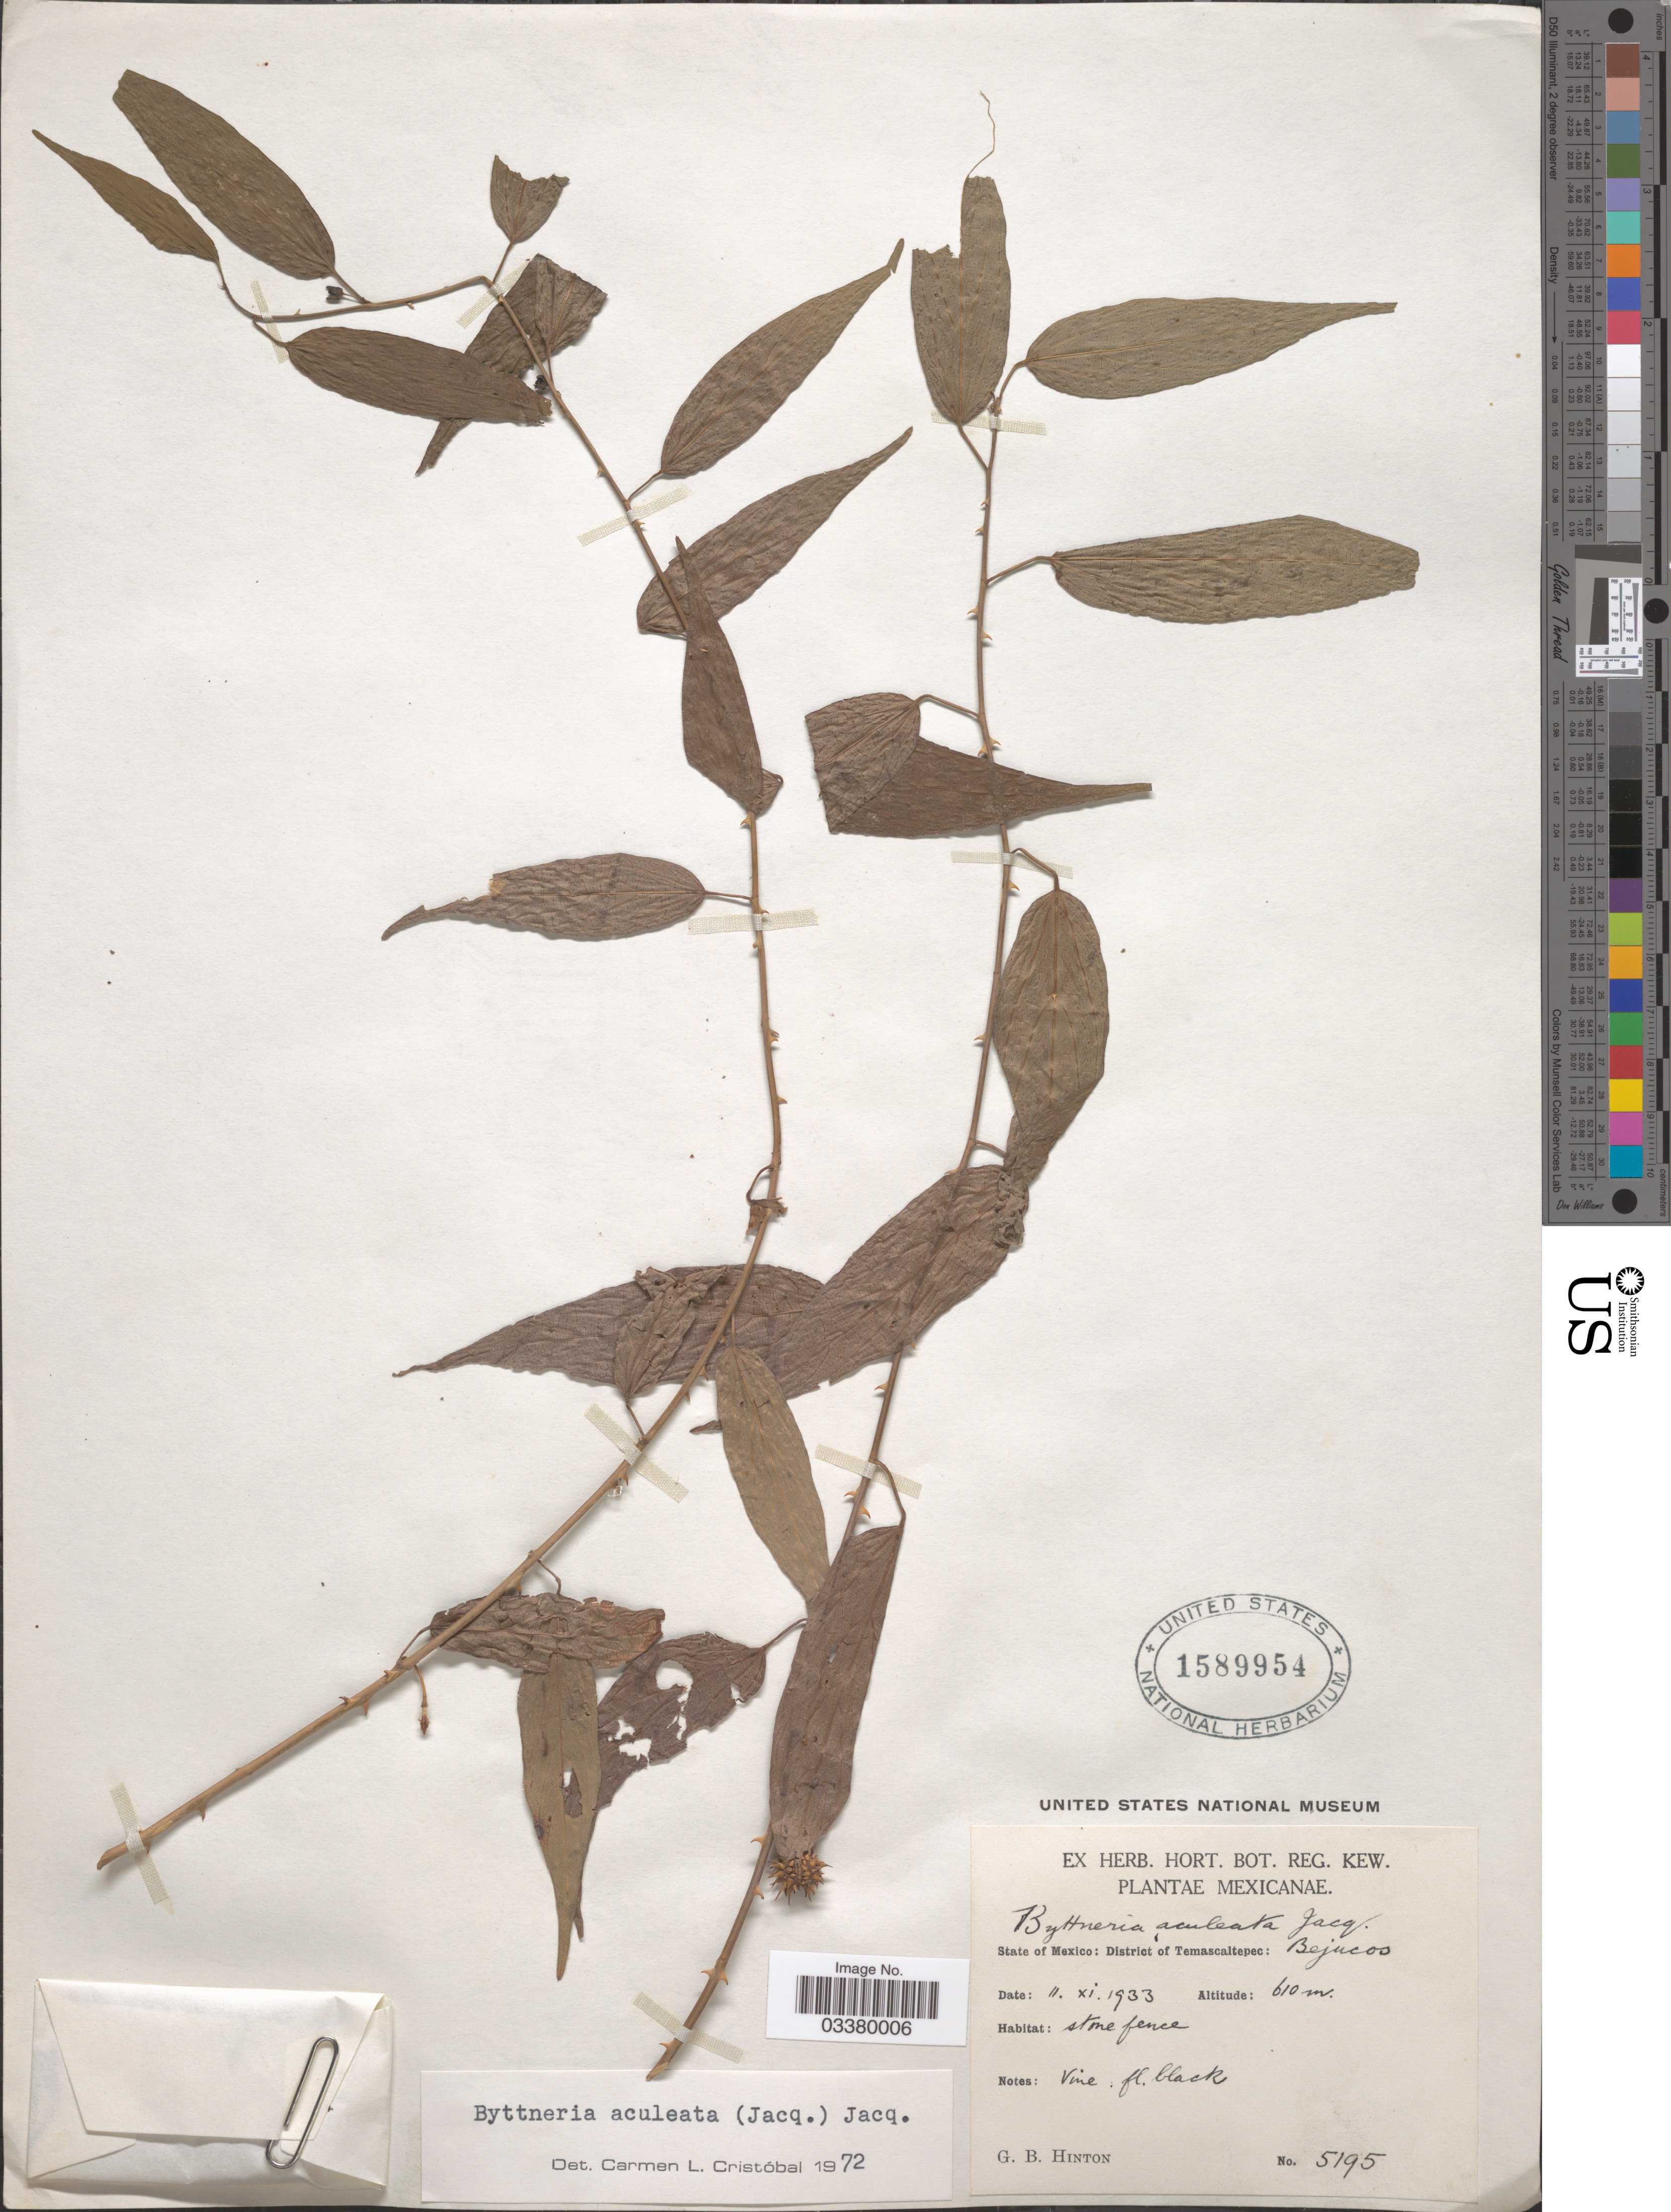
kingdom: Plantae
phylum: Tracheophyta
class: Magnoliopsida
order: Malvales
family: Malvaceae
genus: Byttneria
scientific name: Byttneria aculeata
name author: (Jacq.) Jacq.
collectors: G. B. Hinton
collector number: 5195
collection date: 1933-11-11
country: Mexico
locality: District of Temascaltepec: Bejucos.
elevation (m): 610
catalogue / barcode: US 1589954